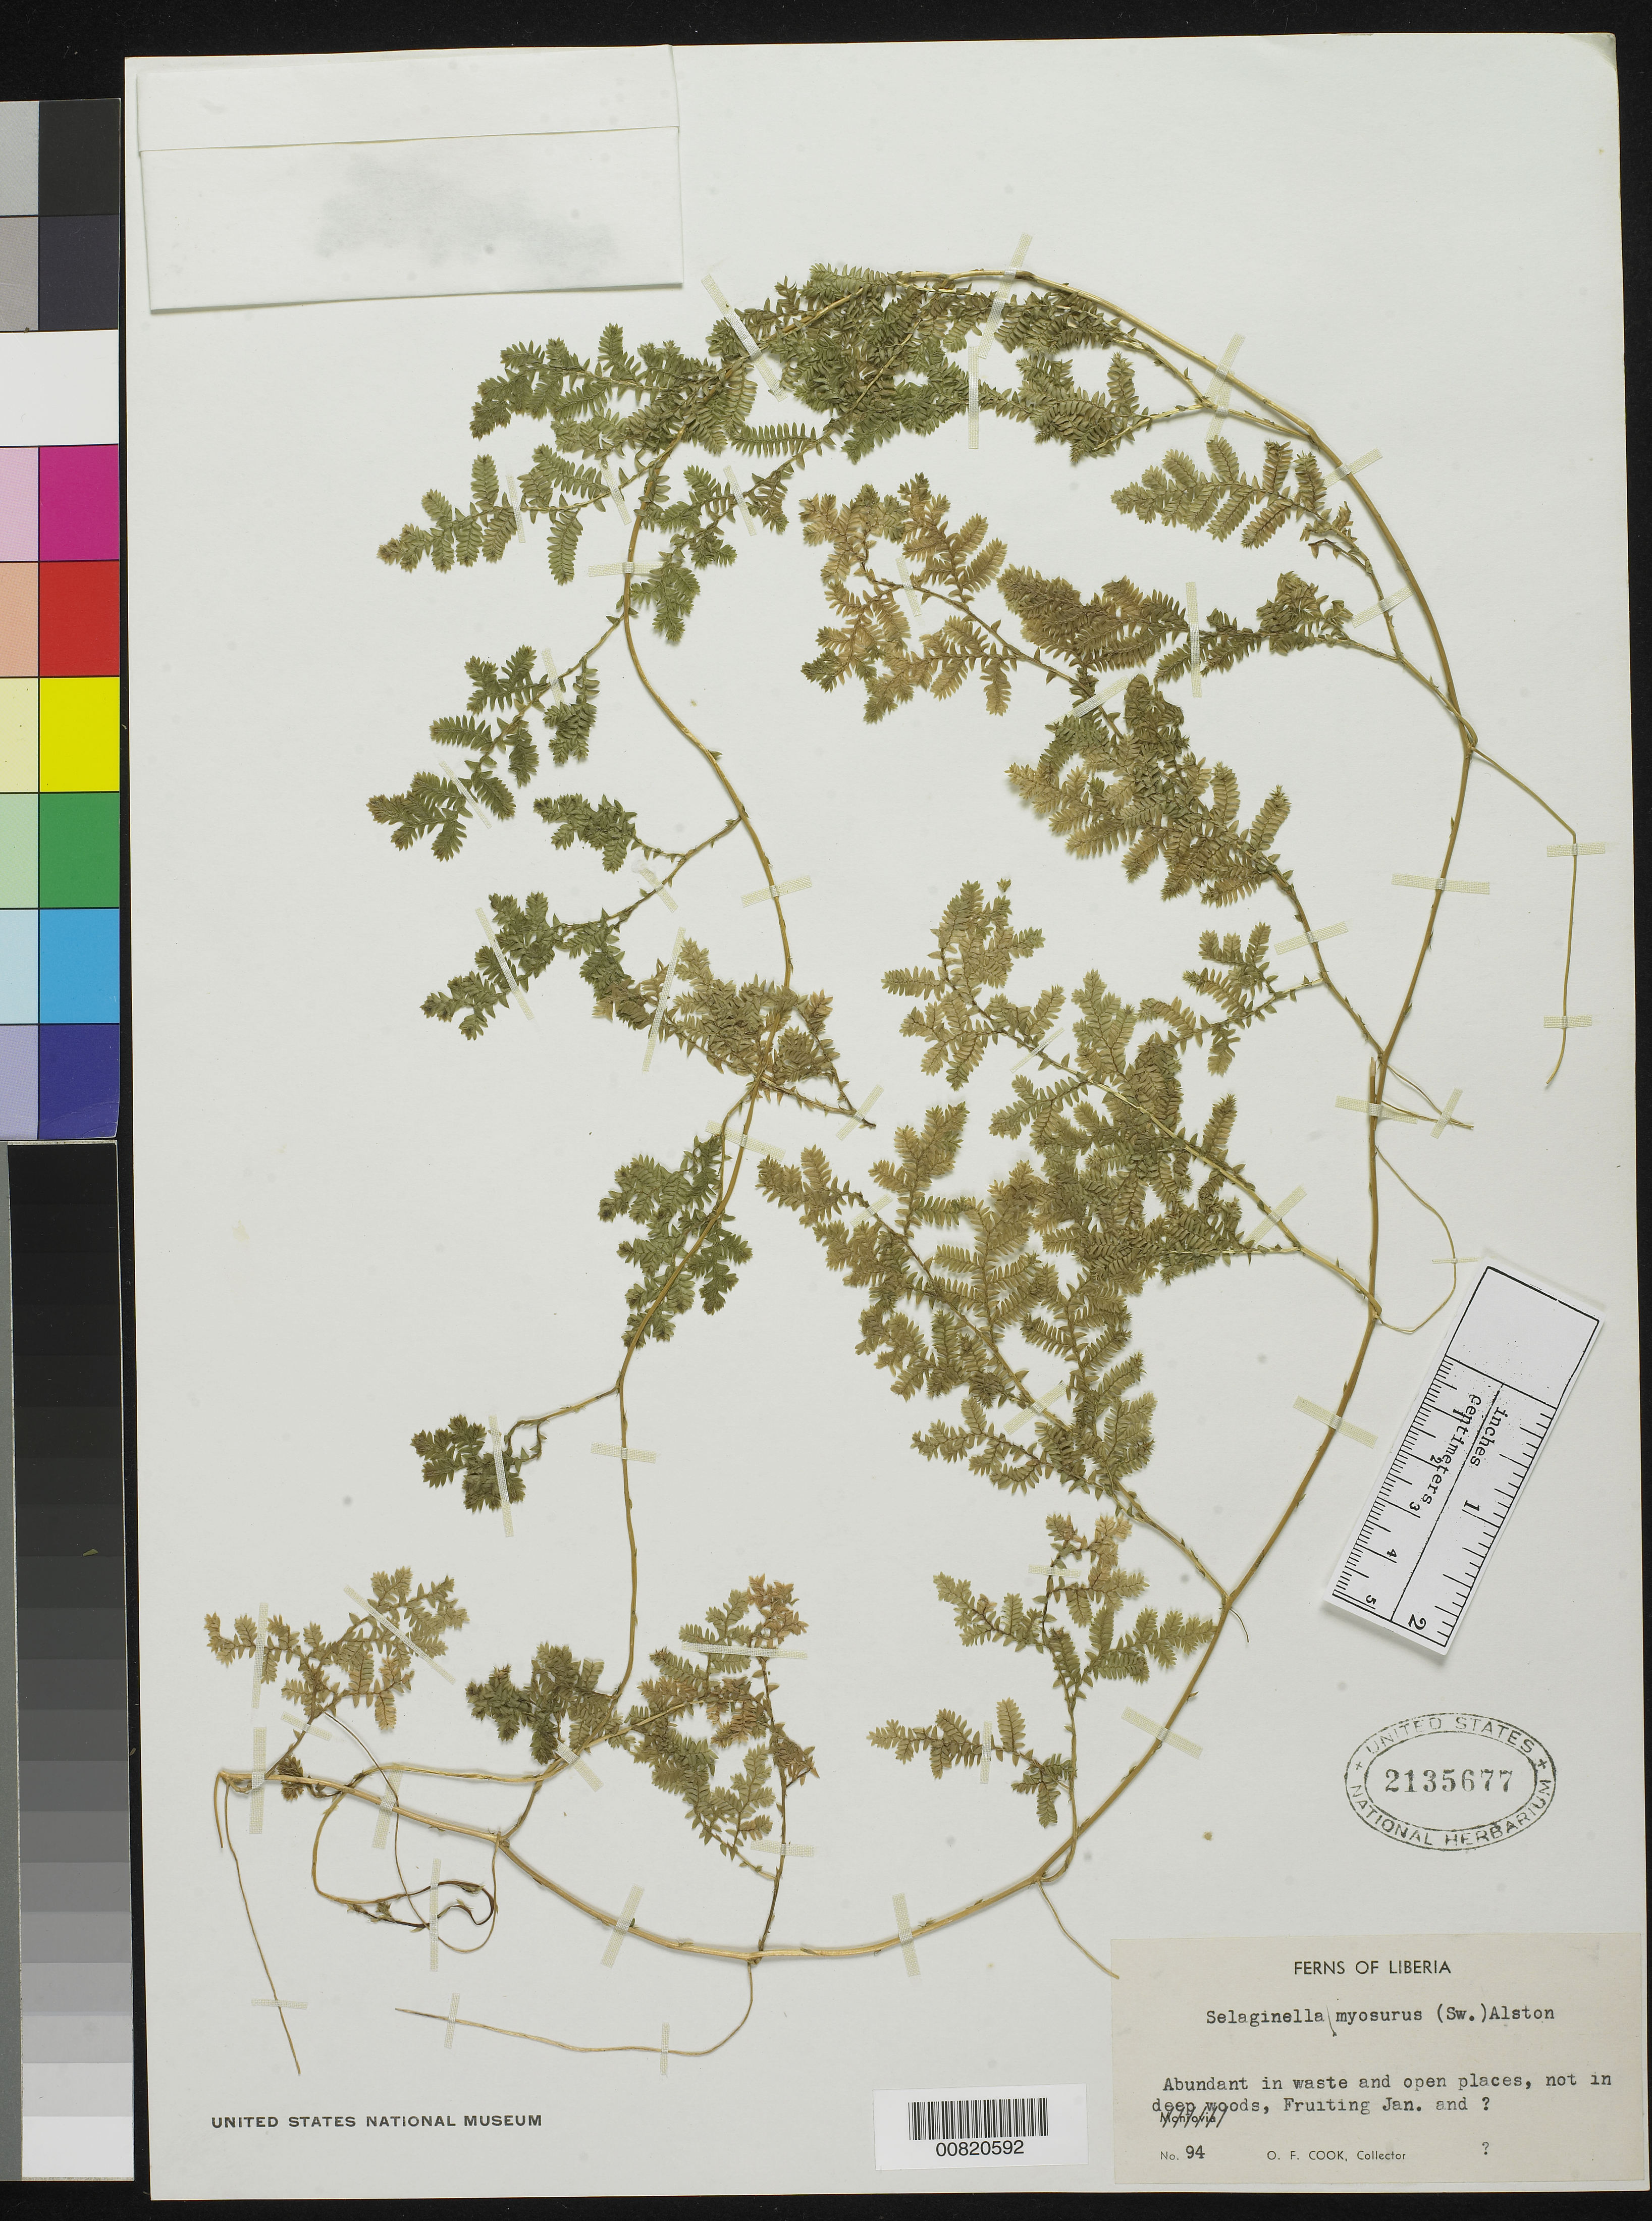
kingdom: Plantae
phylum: Tracheophyta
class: Lycopodiopsida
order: Selaginellales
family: Selaginellaceae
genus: Selaginella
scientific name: Selaginella myosurus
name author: (Sw.) Alston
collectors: O. F. Cook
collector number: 94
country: Liberia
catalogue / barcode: US 2135677